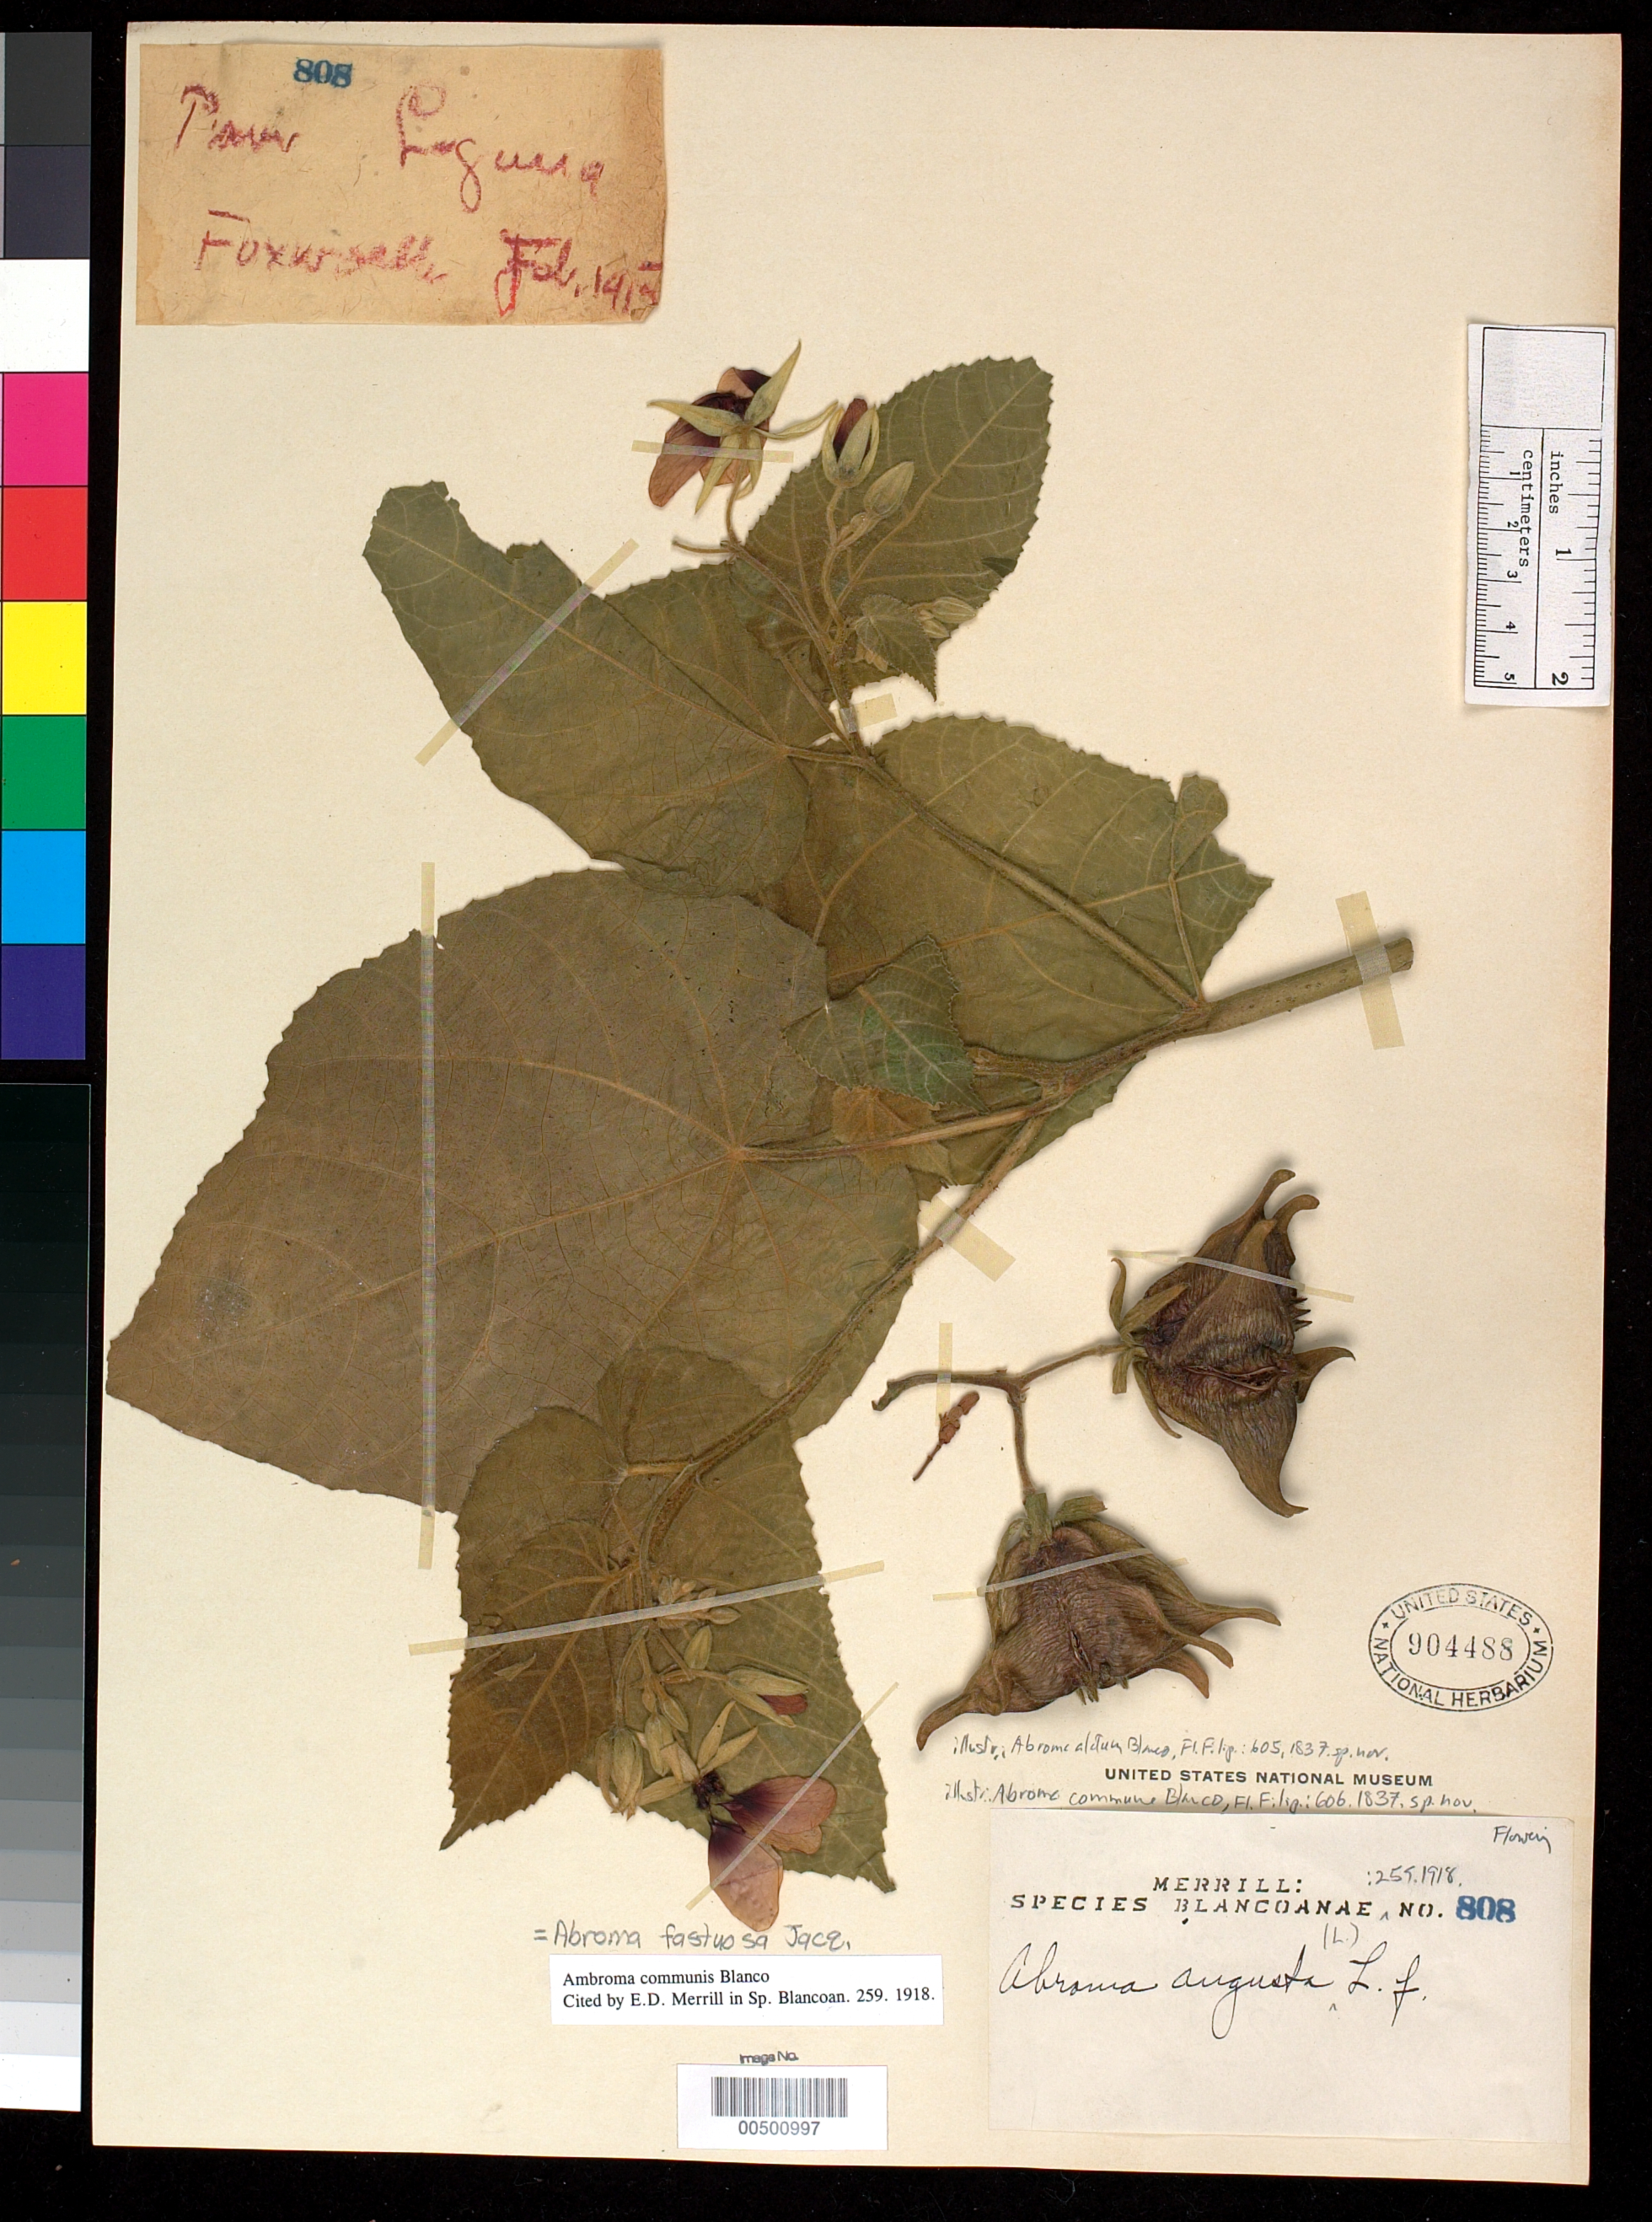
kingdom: Plantae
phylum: Tracheophyta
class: Magnoliopsida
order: Malvales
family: Malvaceae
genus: Abroma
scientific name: Abroma augusta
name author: (L.) L. f.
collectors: F. W. Foxworthy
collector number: Sp. Blancoan. 0808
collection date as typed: Feb 1915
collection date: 1915-02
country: Philippines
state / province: Calabarzon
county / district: Laguna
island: Luzon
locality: T'am (?)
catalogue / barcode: US 904488